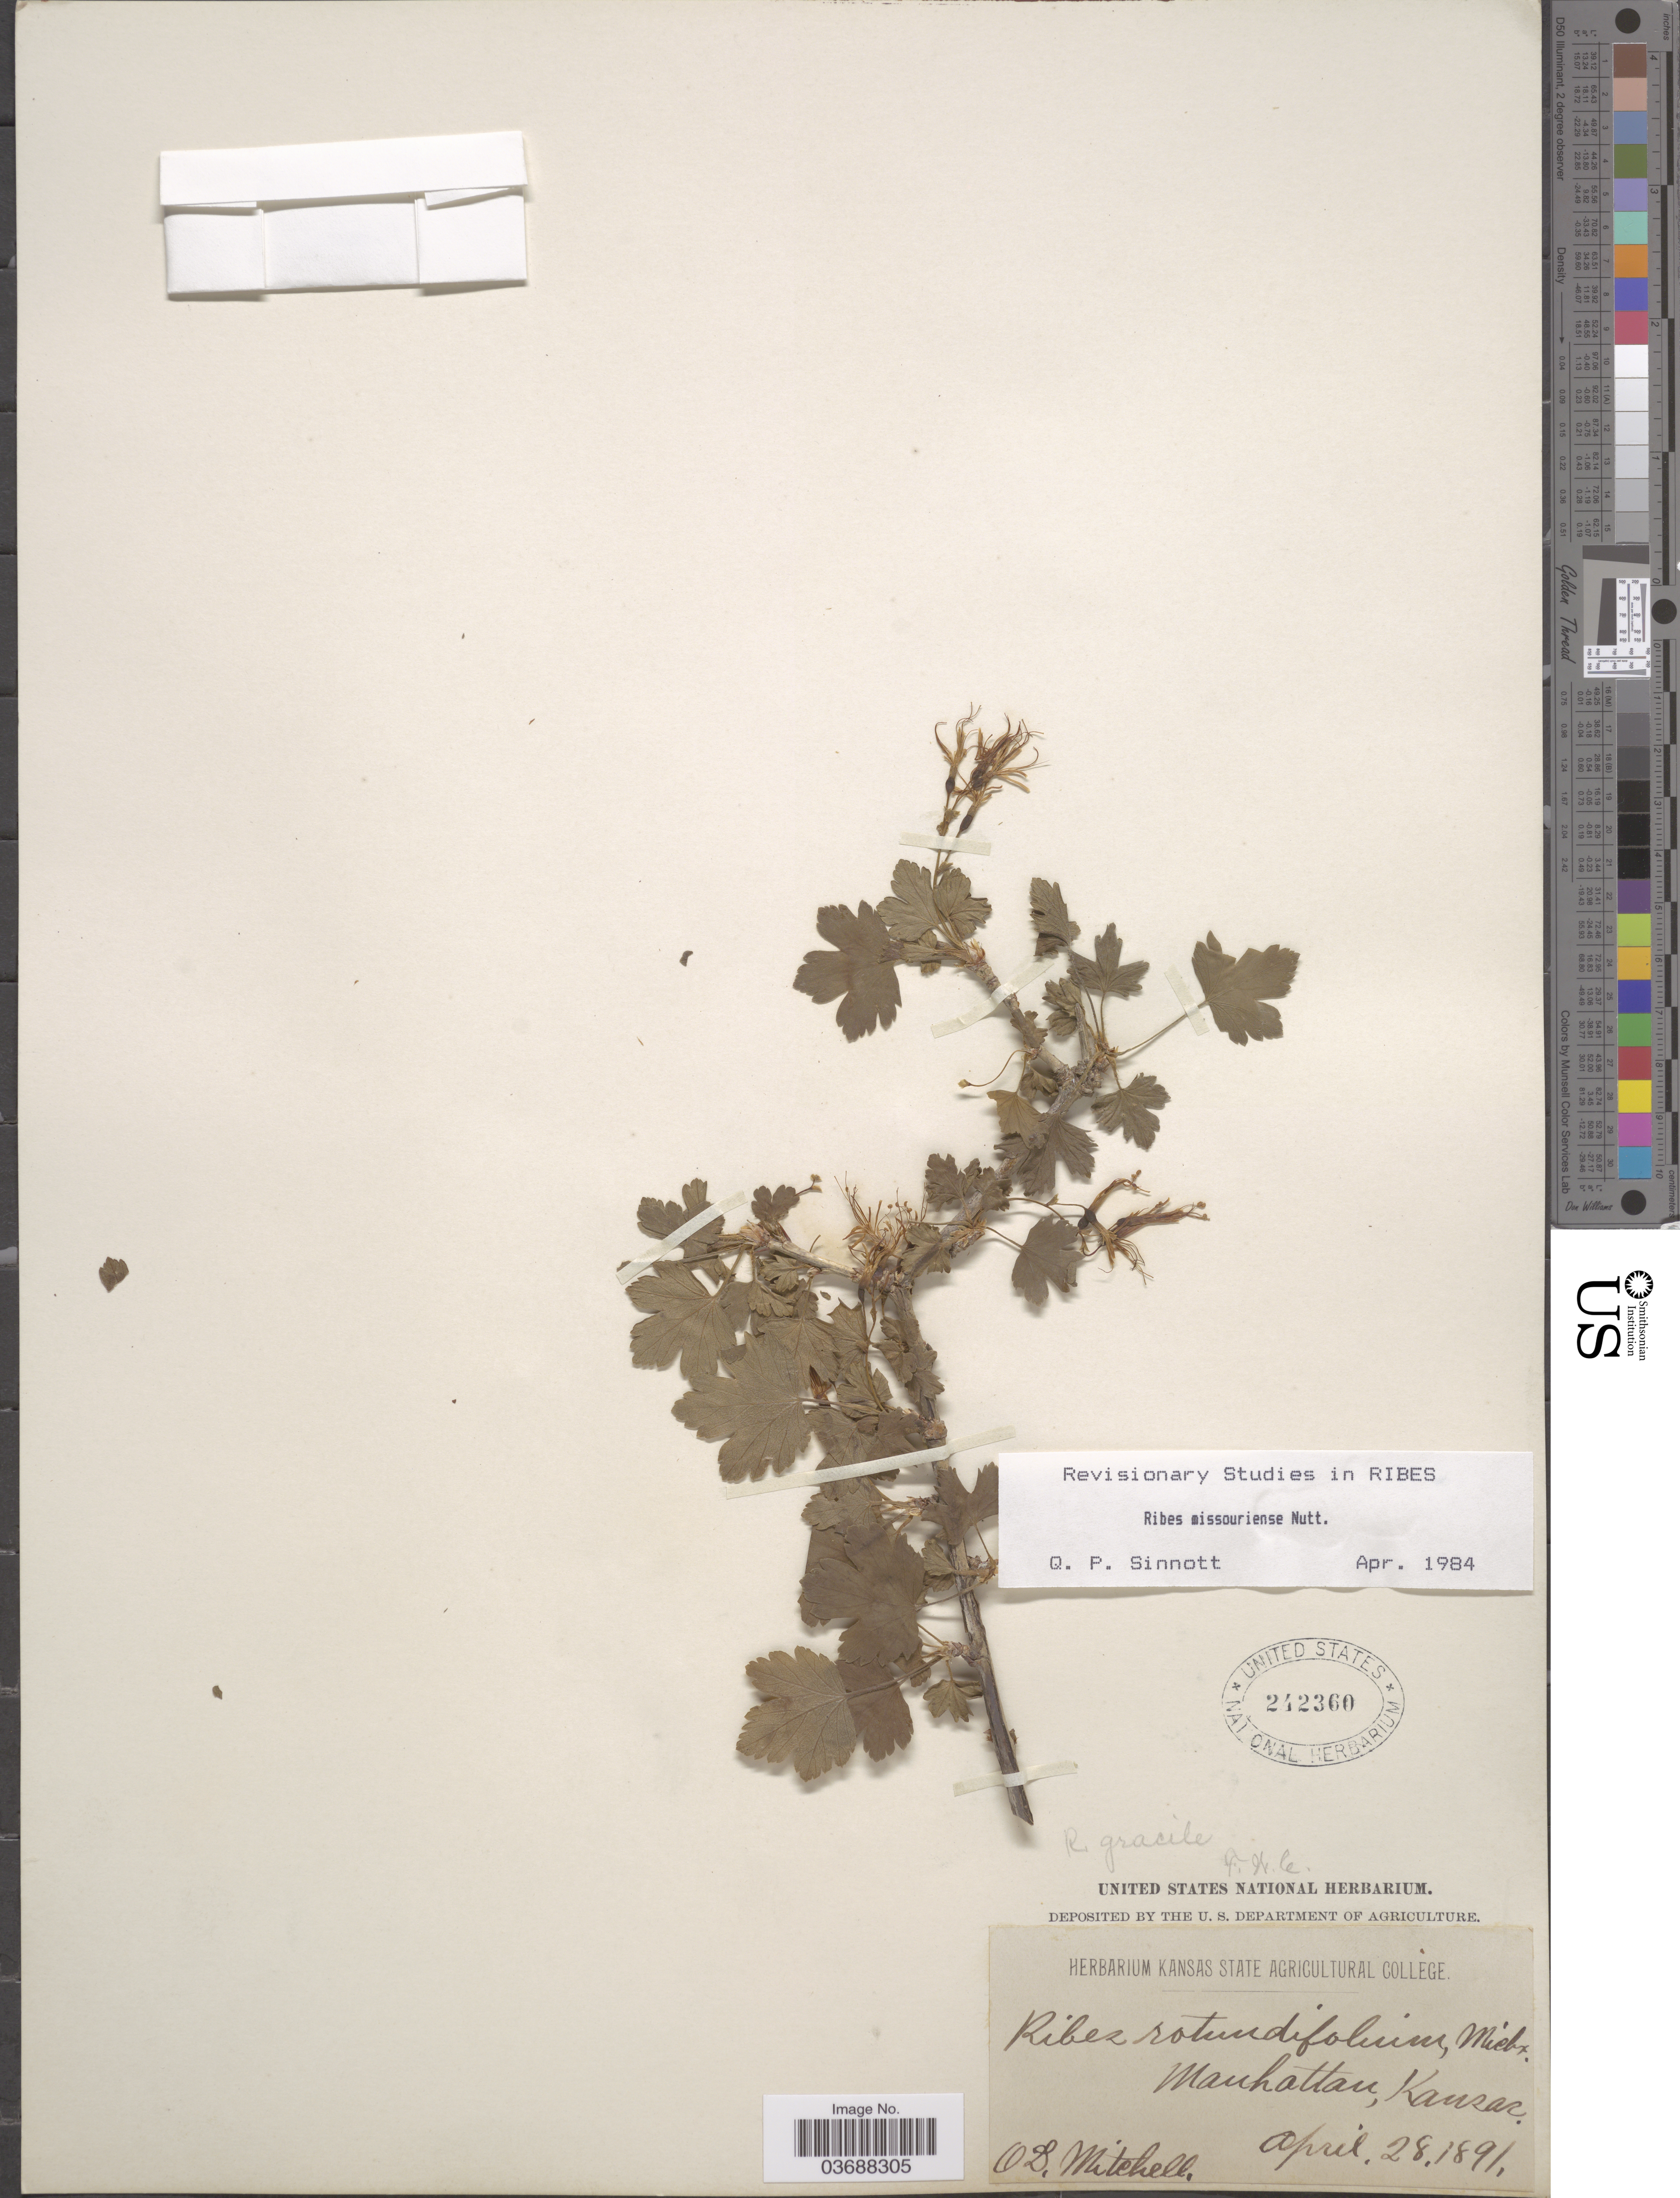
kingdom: Plantae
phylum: Tracheophyta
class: Magnoliopsida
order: Saxifragales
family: Grossulariaceae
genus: Ribes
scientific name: Ribes missouriense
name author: Nutt.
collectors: O. Mitchell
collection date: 1891-04-28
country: United States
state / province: Kansas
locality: Manhattan.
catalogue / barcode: US 242360